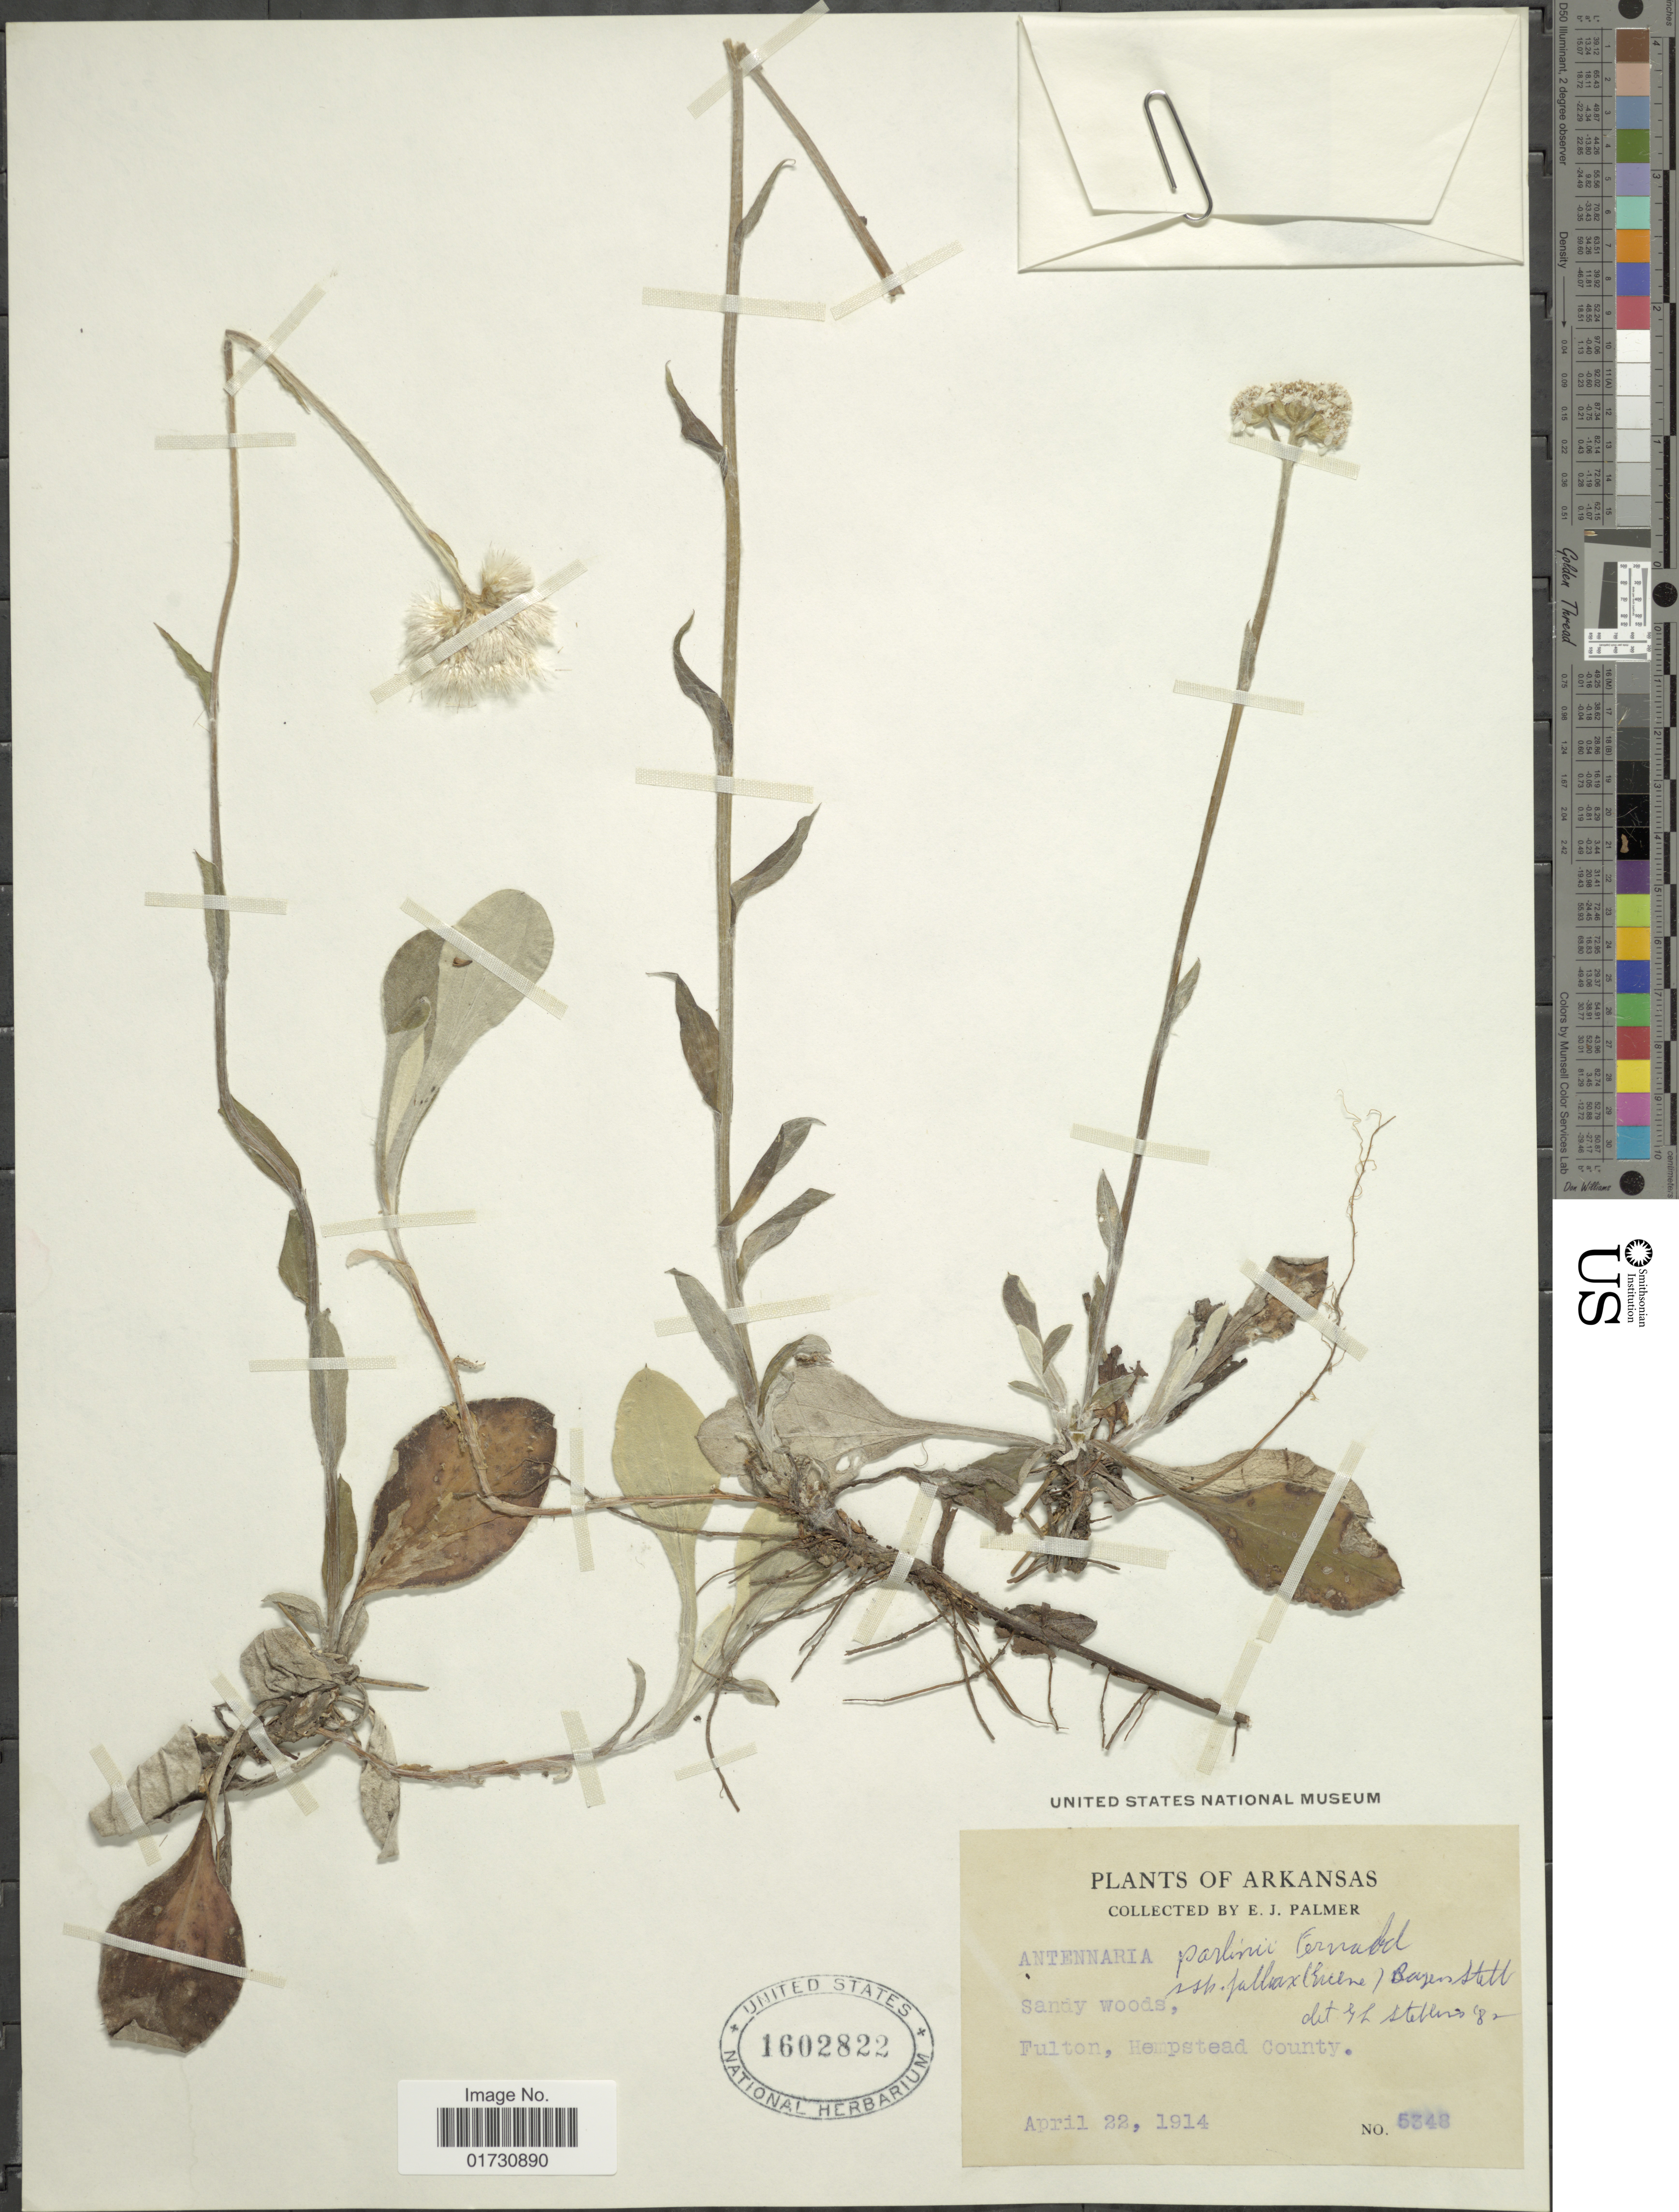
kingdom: Plantae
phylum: Tracheophyta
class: Magnoliopsida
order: Asterales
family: Asteraceae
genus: Antennaria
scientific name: Antennaria fallax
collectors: E. J. Palmer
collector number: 5348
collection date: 1914-04-22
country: United States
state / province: Arkansas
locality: Fultin, Hempstead County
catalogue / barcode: US 1602822